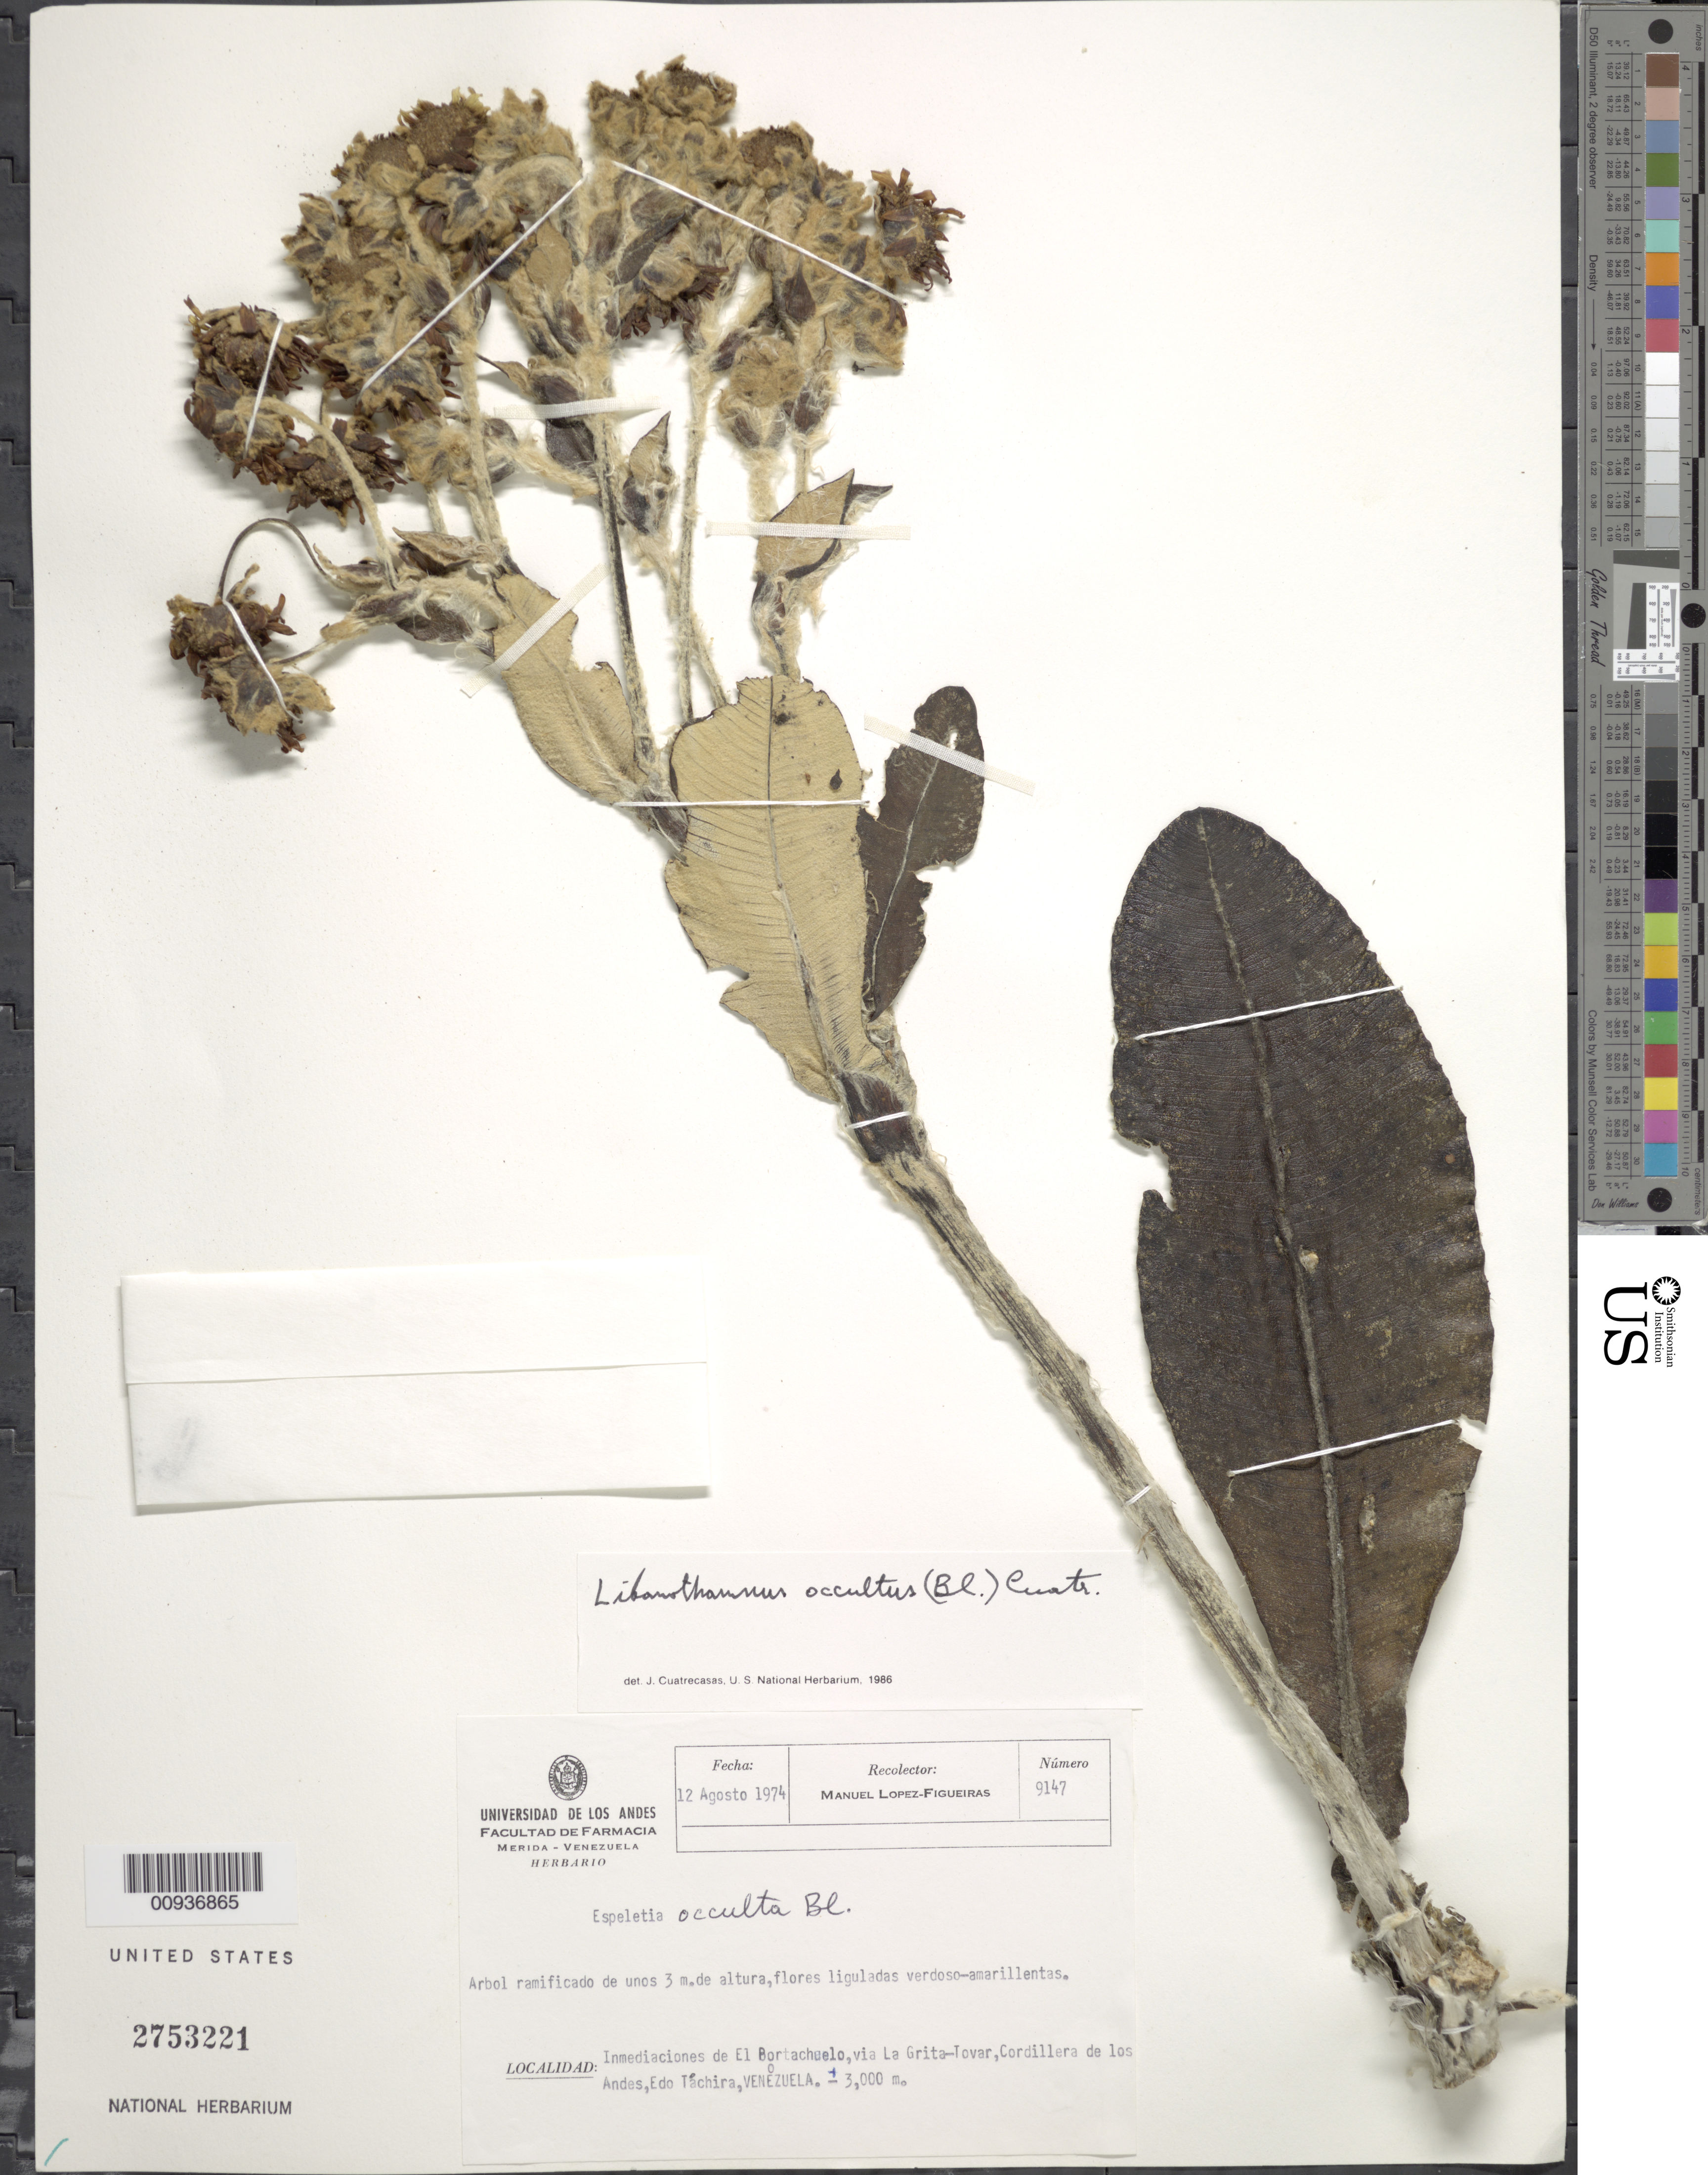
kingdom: Plantae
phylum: Tracheophyta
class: Magnoliopsida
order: Asterales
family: Asteraceae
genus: Libanothamnus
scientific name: Libanothamnus occultus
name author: (S.F. Blake) Cuatrec.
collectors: M. López Figueiras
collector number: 9147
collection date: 1974-08-12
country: Venezuela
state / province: Tachira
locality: Inmediaciones de El Portachuelo, via La Grita-Tovar, Cordillera de los Andes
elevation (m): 3000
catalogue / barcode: US 2753221